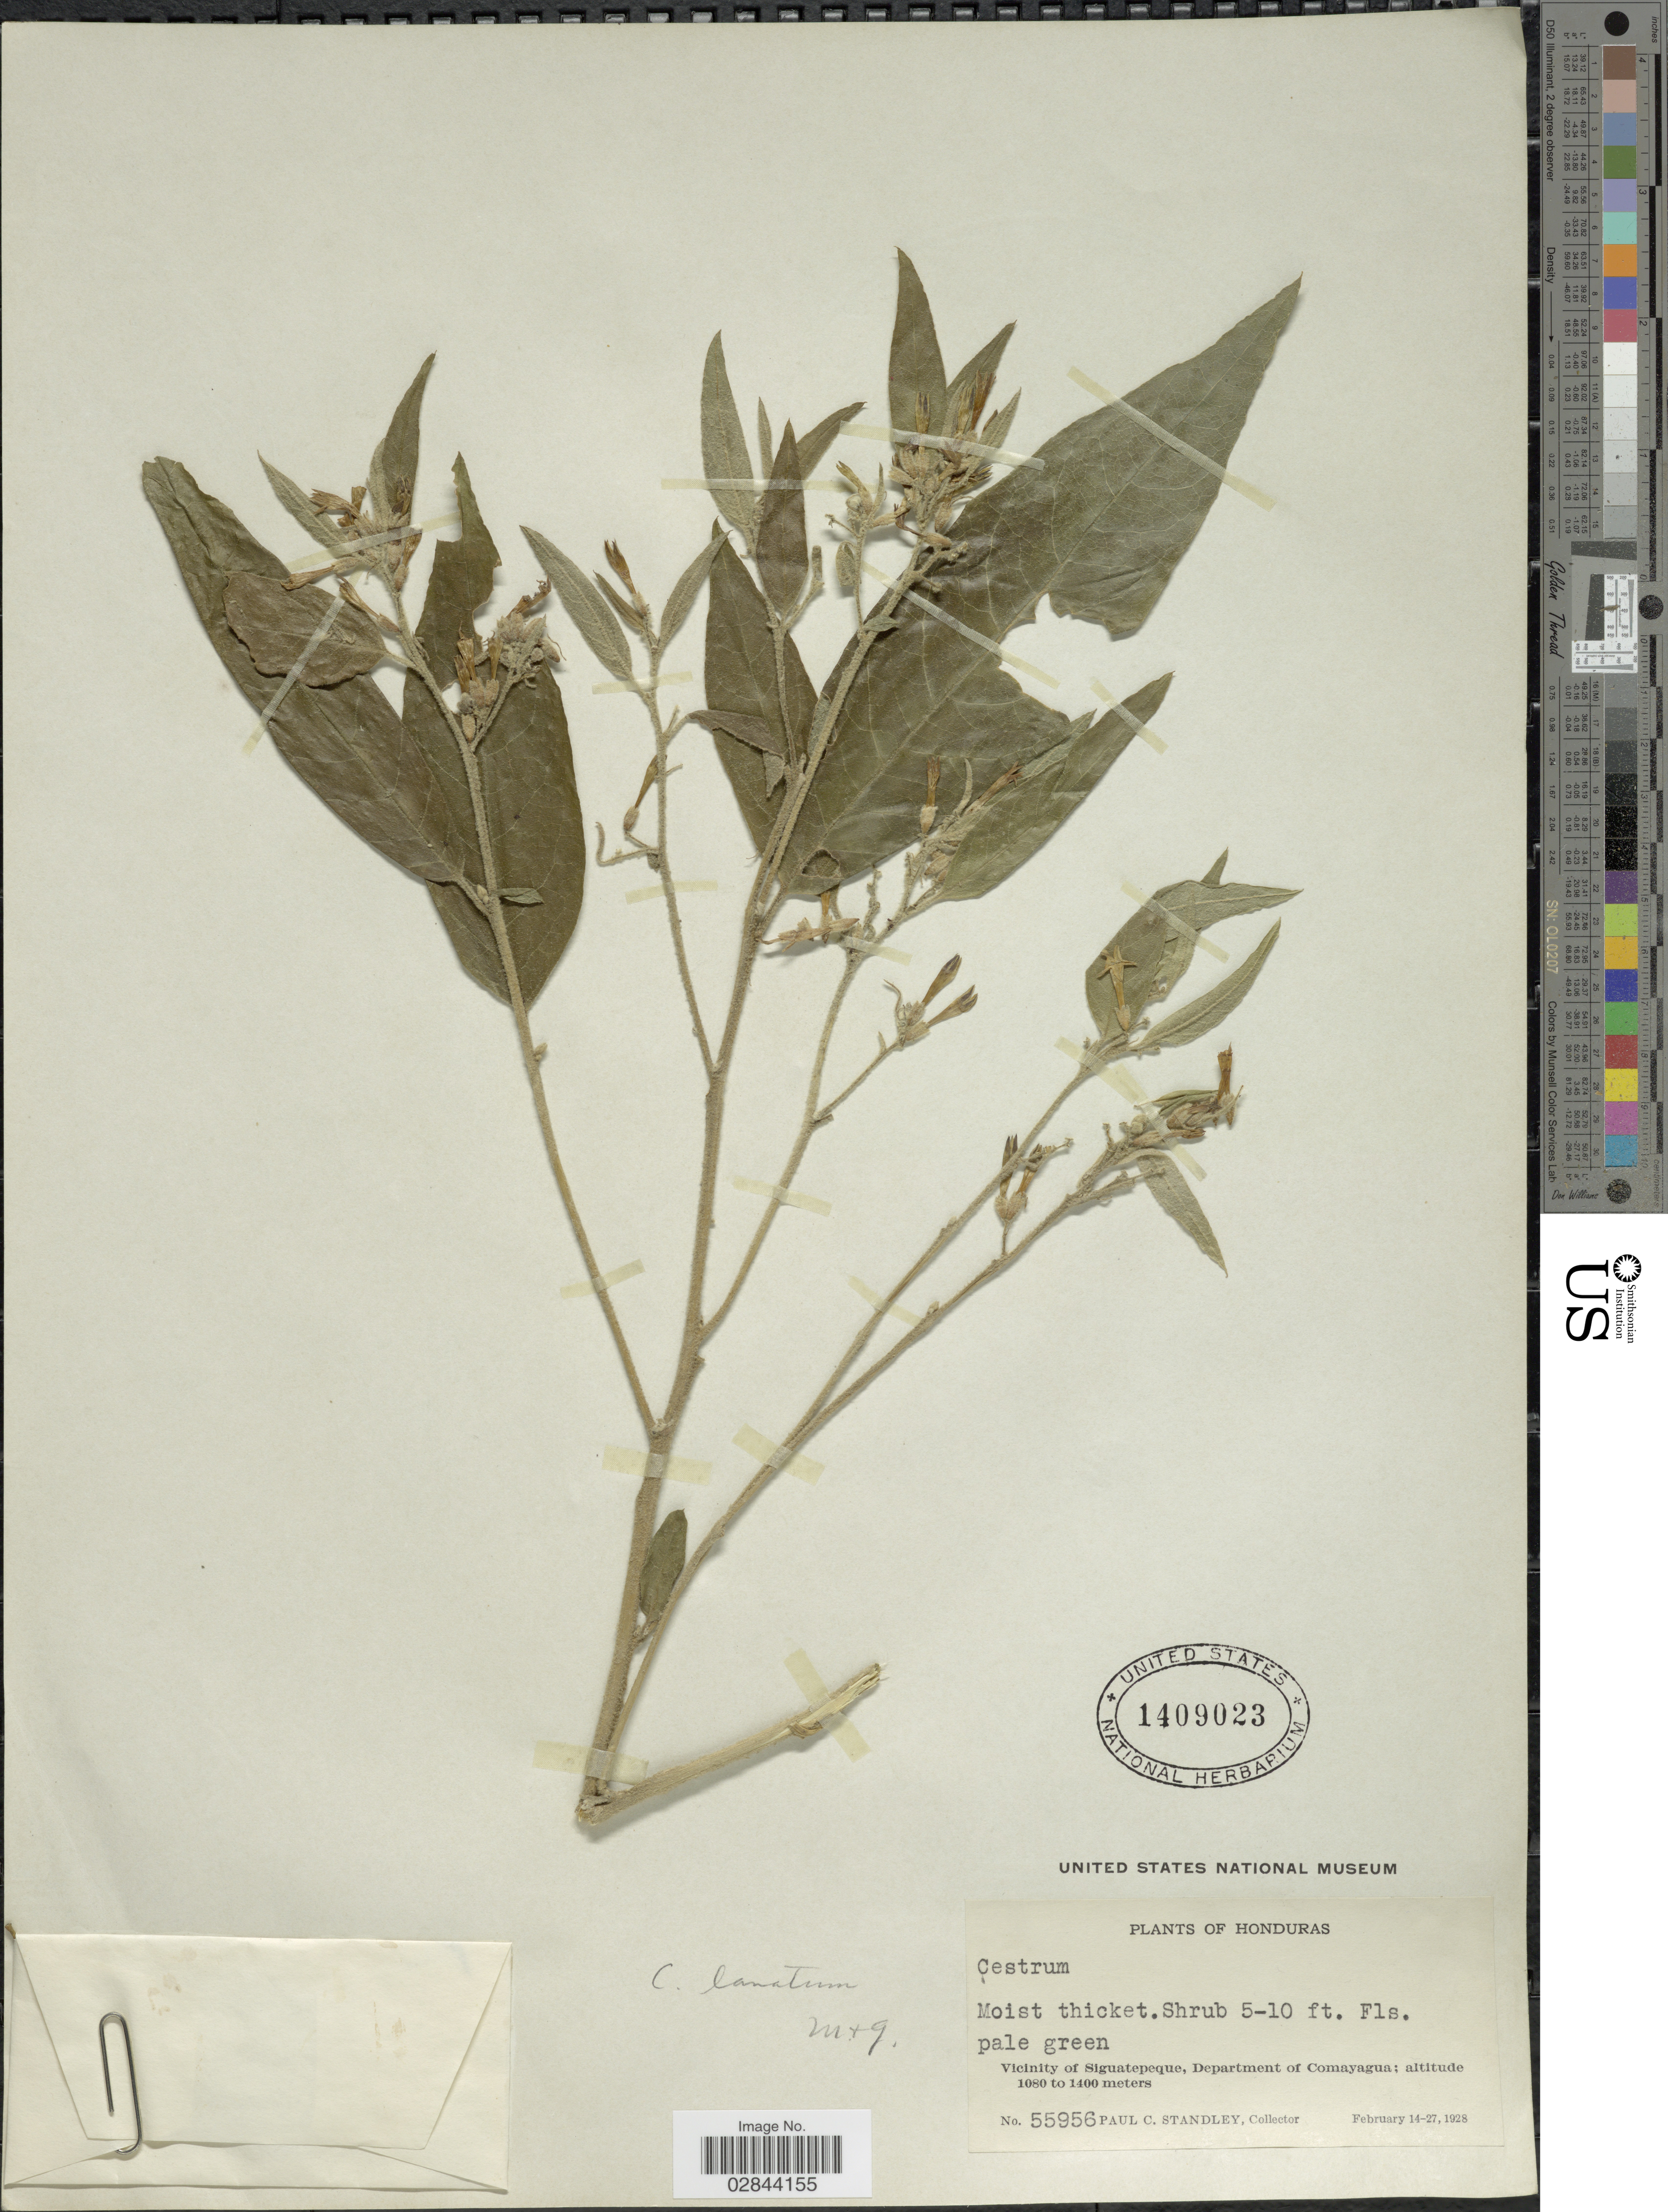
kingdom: Plantae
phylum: Tracheophyta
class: Magnoliopsida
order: Solanales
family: Solanaceae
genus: Cestrum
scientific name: Cestrum lanatum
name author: M. Martens & Galeotti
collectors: P. C. Standley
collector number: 55956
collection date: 1928-02-14/1928-02-27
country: Honduras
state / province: Comayagua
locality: Vicinity of Siguatepeque, Department of Comayagua.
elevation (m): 1080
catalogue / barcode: US 1409023